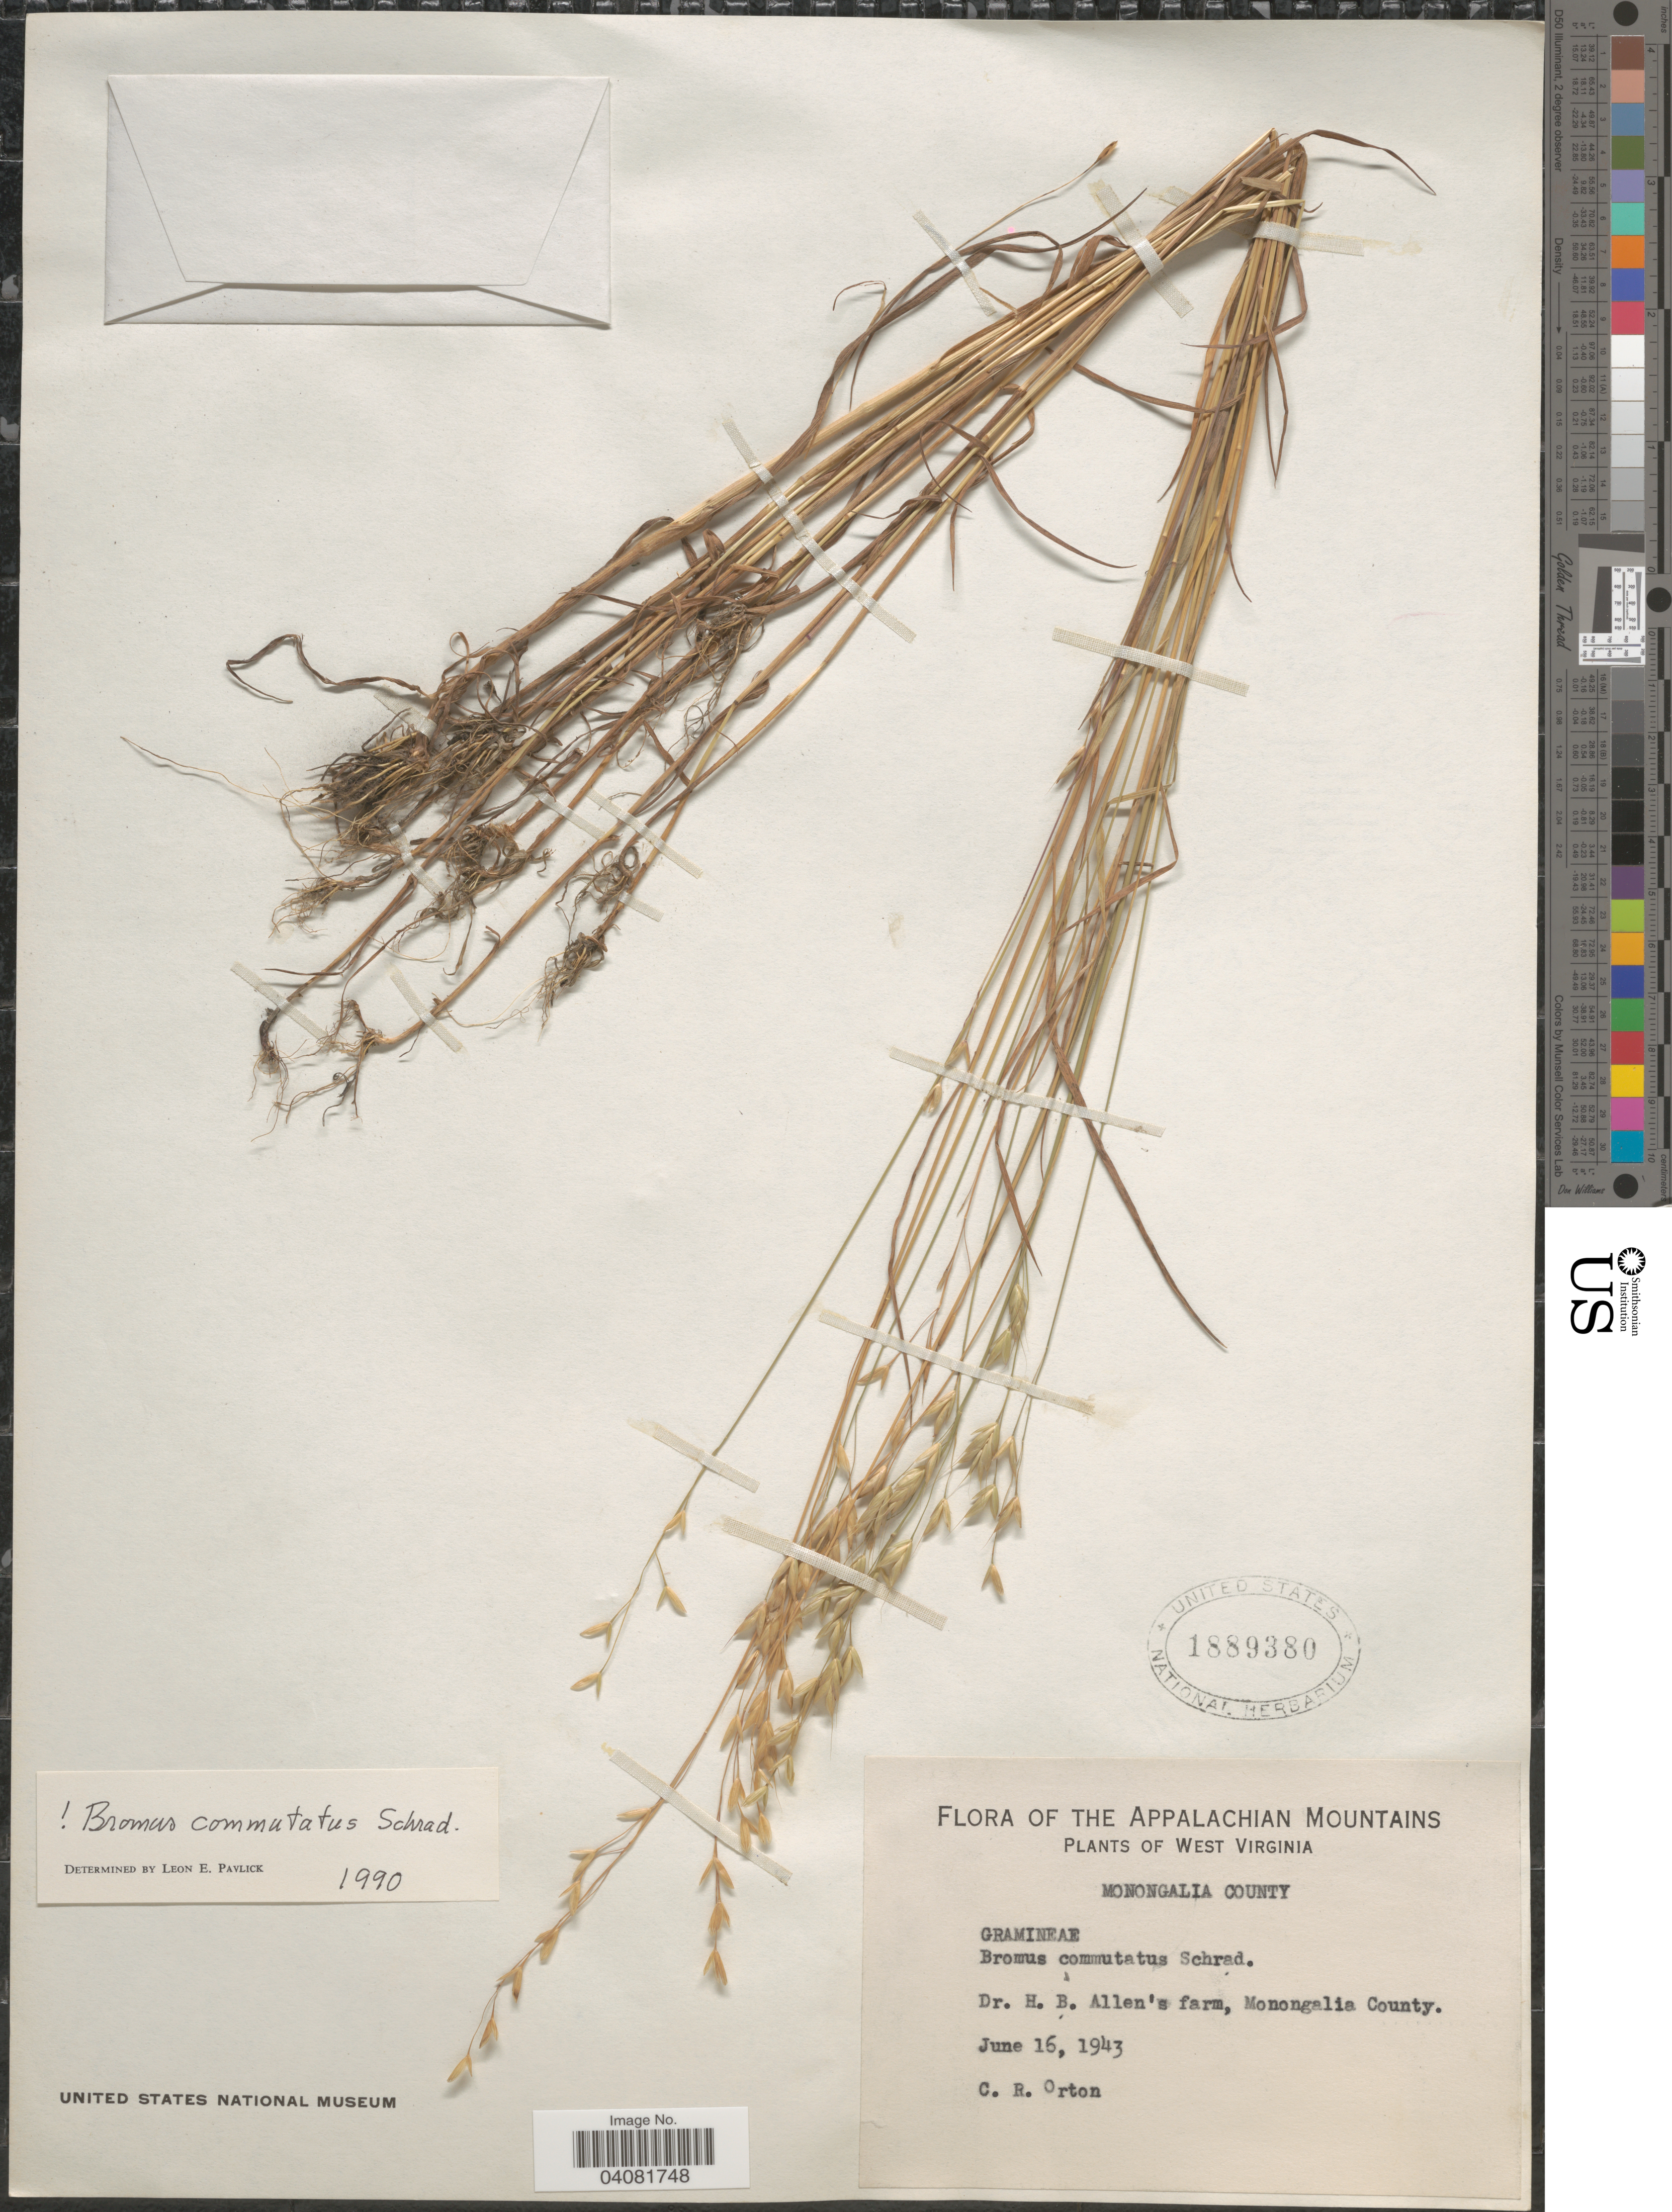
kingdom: Plantae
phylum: Tracheophyta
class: Liliopsida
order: Poales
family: Poaceae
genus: Bromus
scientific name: Bromus commutatus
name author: Schrad.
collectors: C. Orton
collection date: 1943-06-16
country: United States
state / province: West Virginia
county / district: Monongalia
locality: The Appalachian Mountains. Monongalia County. Dr. H. B. Allen's farm, Monongalia County.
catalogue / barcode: US 1889380